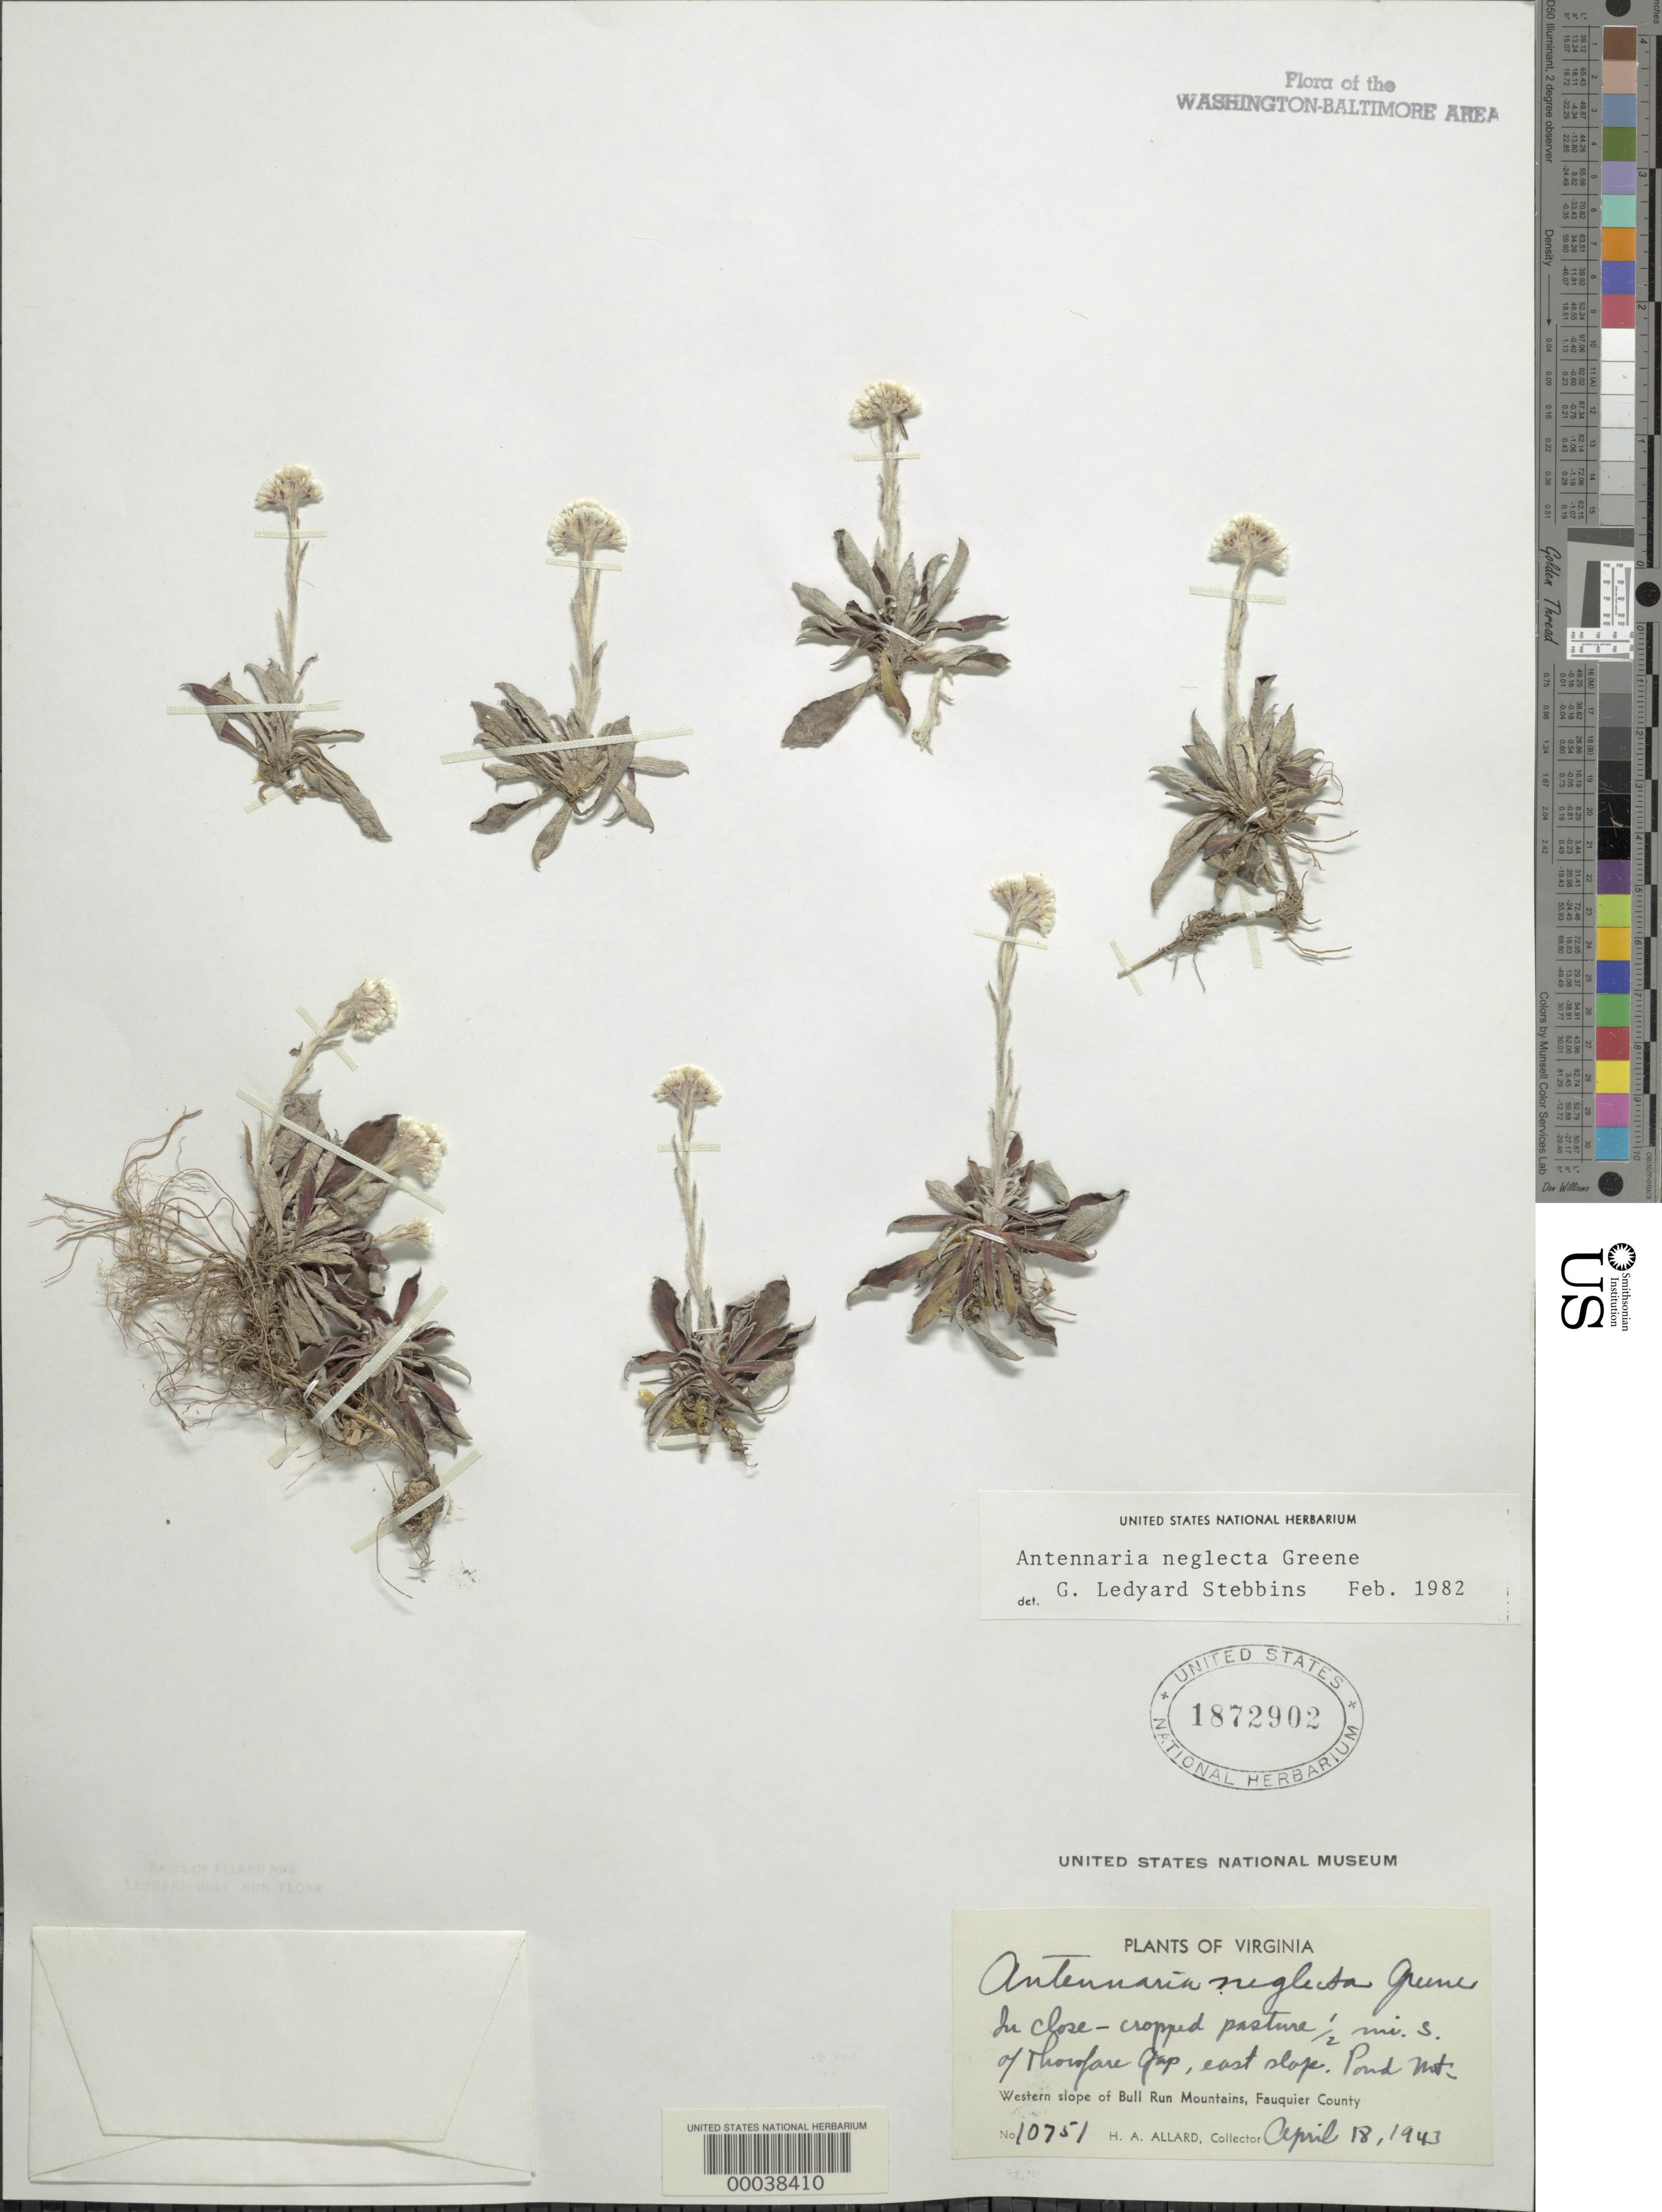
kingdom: Plantae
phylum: Tracheophyta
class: Magnoliopsida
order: Asterales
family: Asteraceae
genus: Antennaria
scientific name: Antennaria neglecta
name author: Greene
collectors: H. A. Allard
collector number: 10751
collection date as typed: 18 Apr 1943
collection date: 1943-04-18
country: United States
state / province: Virginia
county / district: Fauquier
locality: South of Thorofare Gap, Pond Mountain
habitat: Pasture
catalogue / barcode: US 1872902